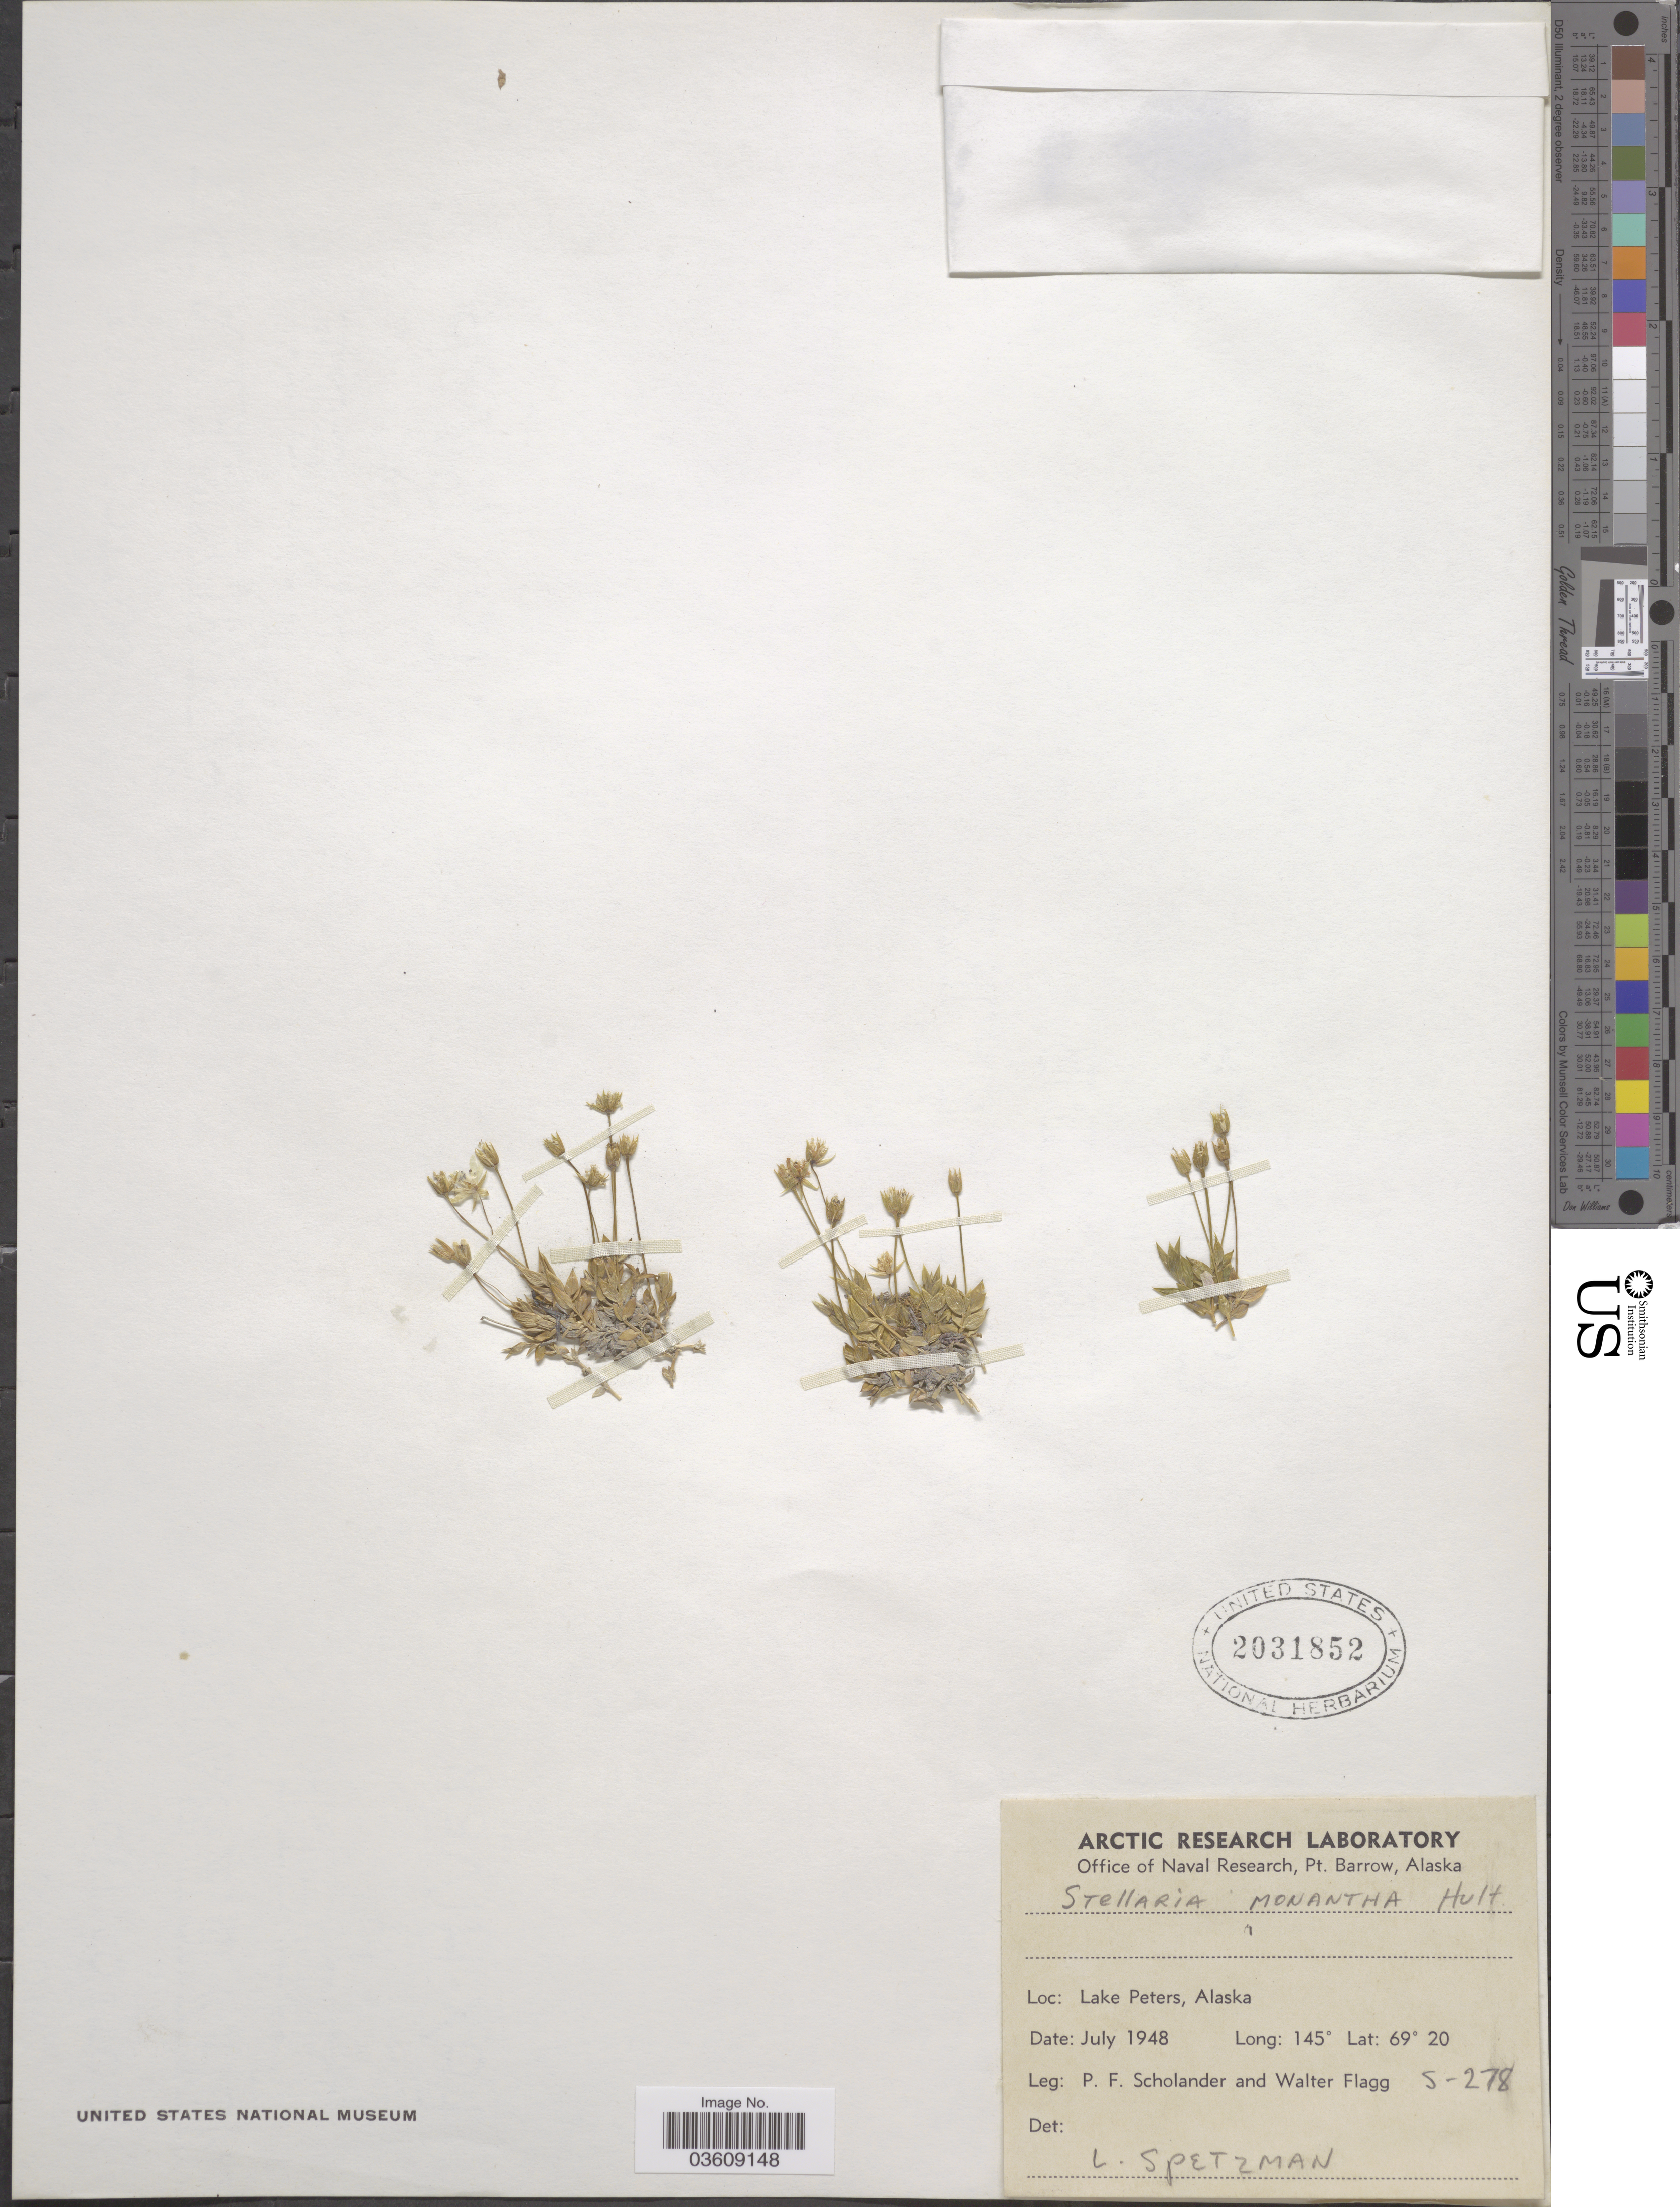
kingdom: Plantae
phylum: Tracheophyta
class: Magnoliopsida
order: Caryophyllales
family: Caryophyllaceae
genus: Stellaria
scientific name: Stellaria monantha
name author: Hultén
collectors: P. Scholander & W. Flagg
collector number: S-278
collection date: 1948-07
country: United States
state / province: Alaska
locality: Lake Peters.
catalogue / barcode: US 2031852